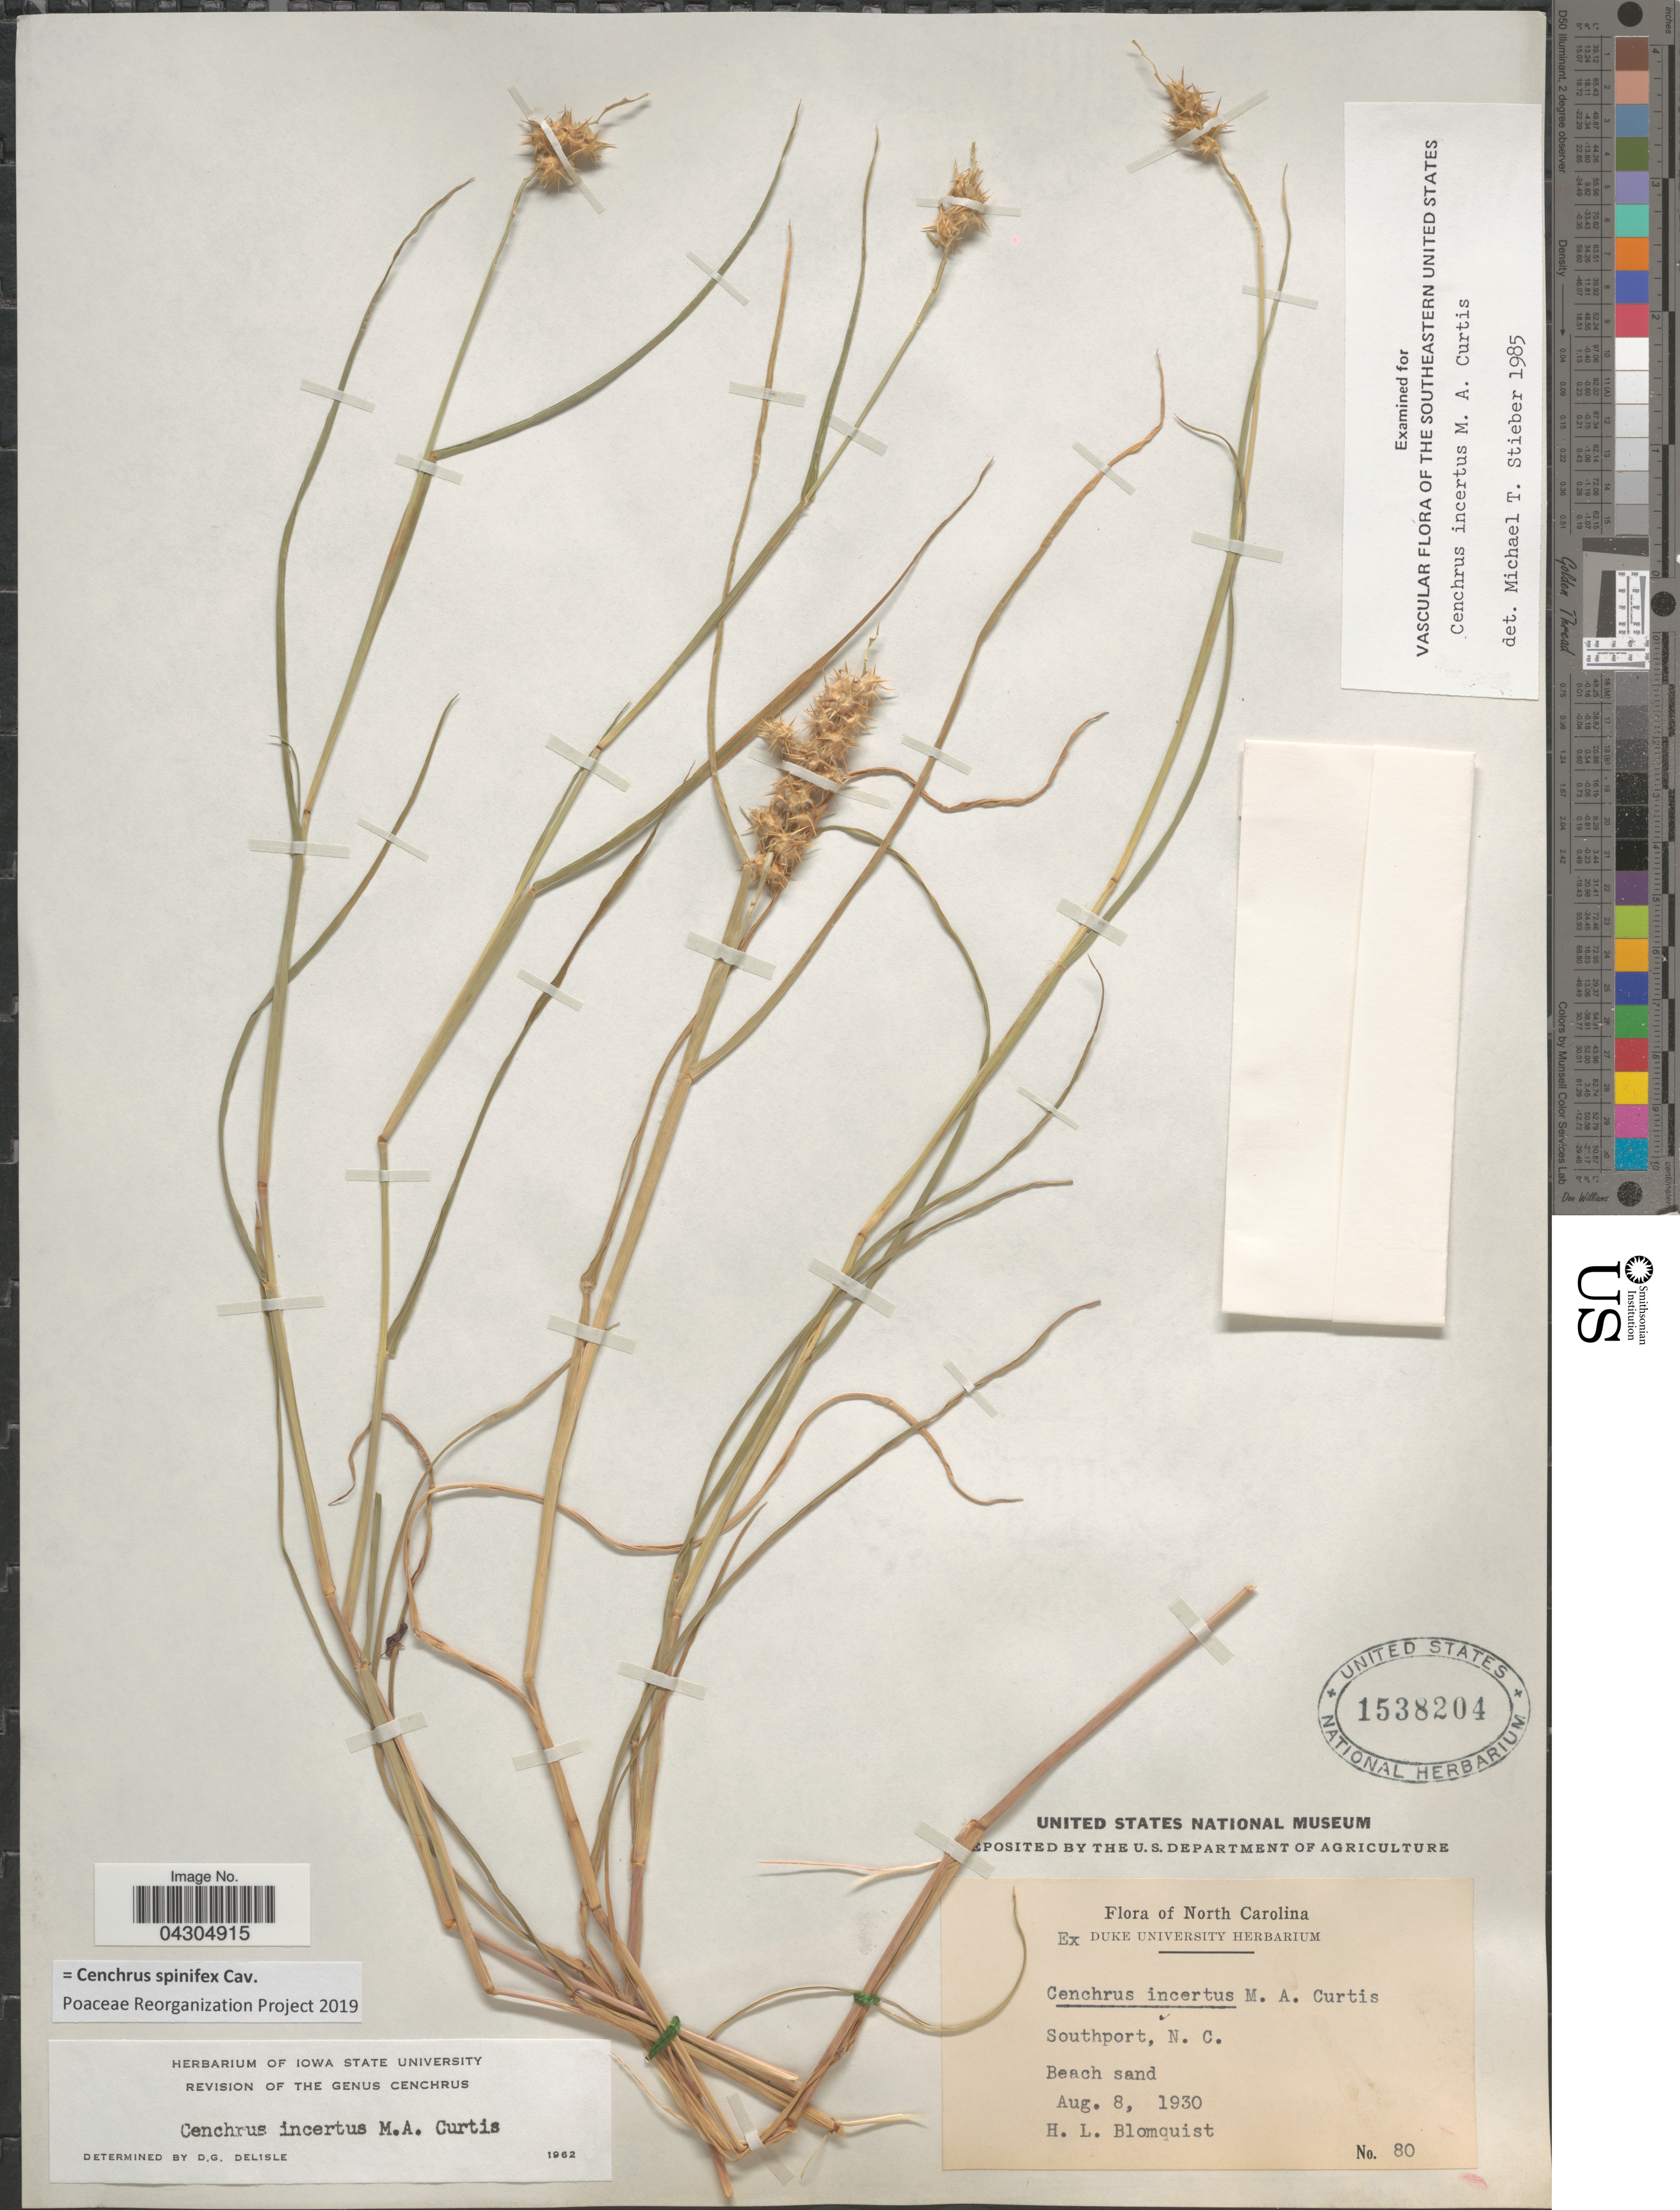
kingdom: Plantae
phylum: Tracheophyta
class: Liliopsida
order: Poales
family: Poaceae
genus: Cenchrus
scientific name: Cenchrus spinifex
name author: Cav.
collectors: H. Blomquist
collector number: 80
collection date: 1930-08-08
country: United States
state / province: North Carolina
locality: Southport.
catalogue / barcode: US 1538204